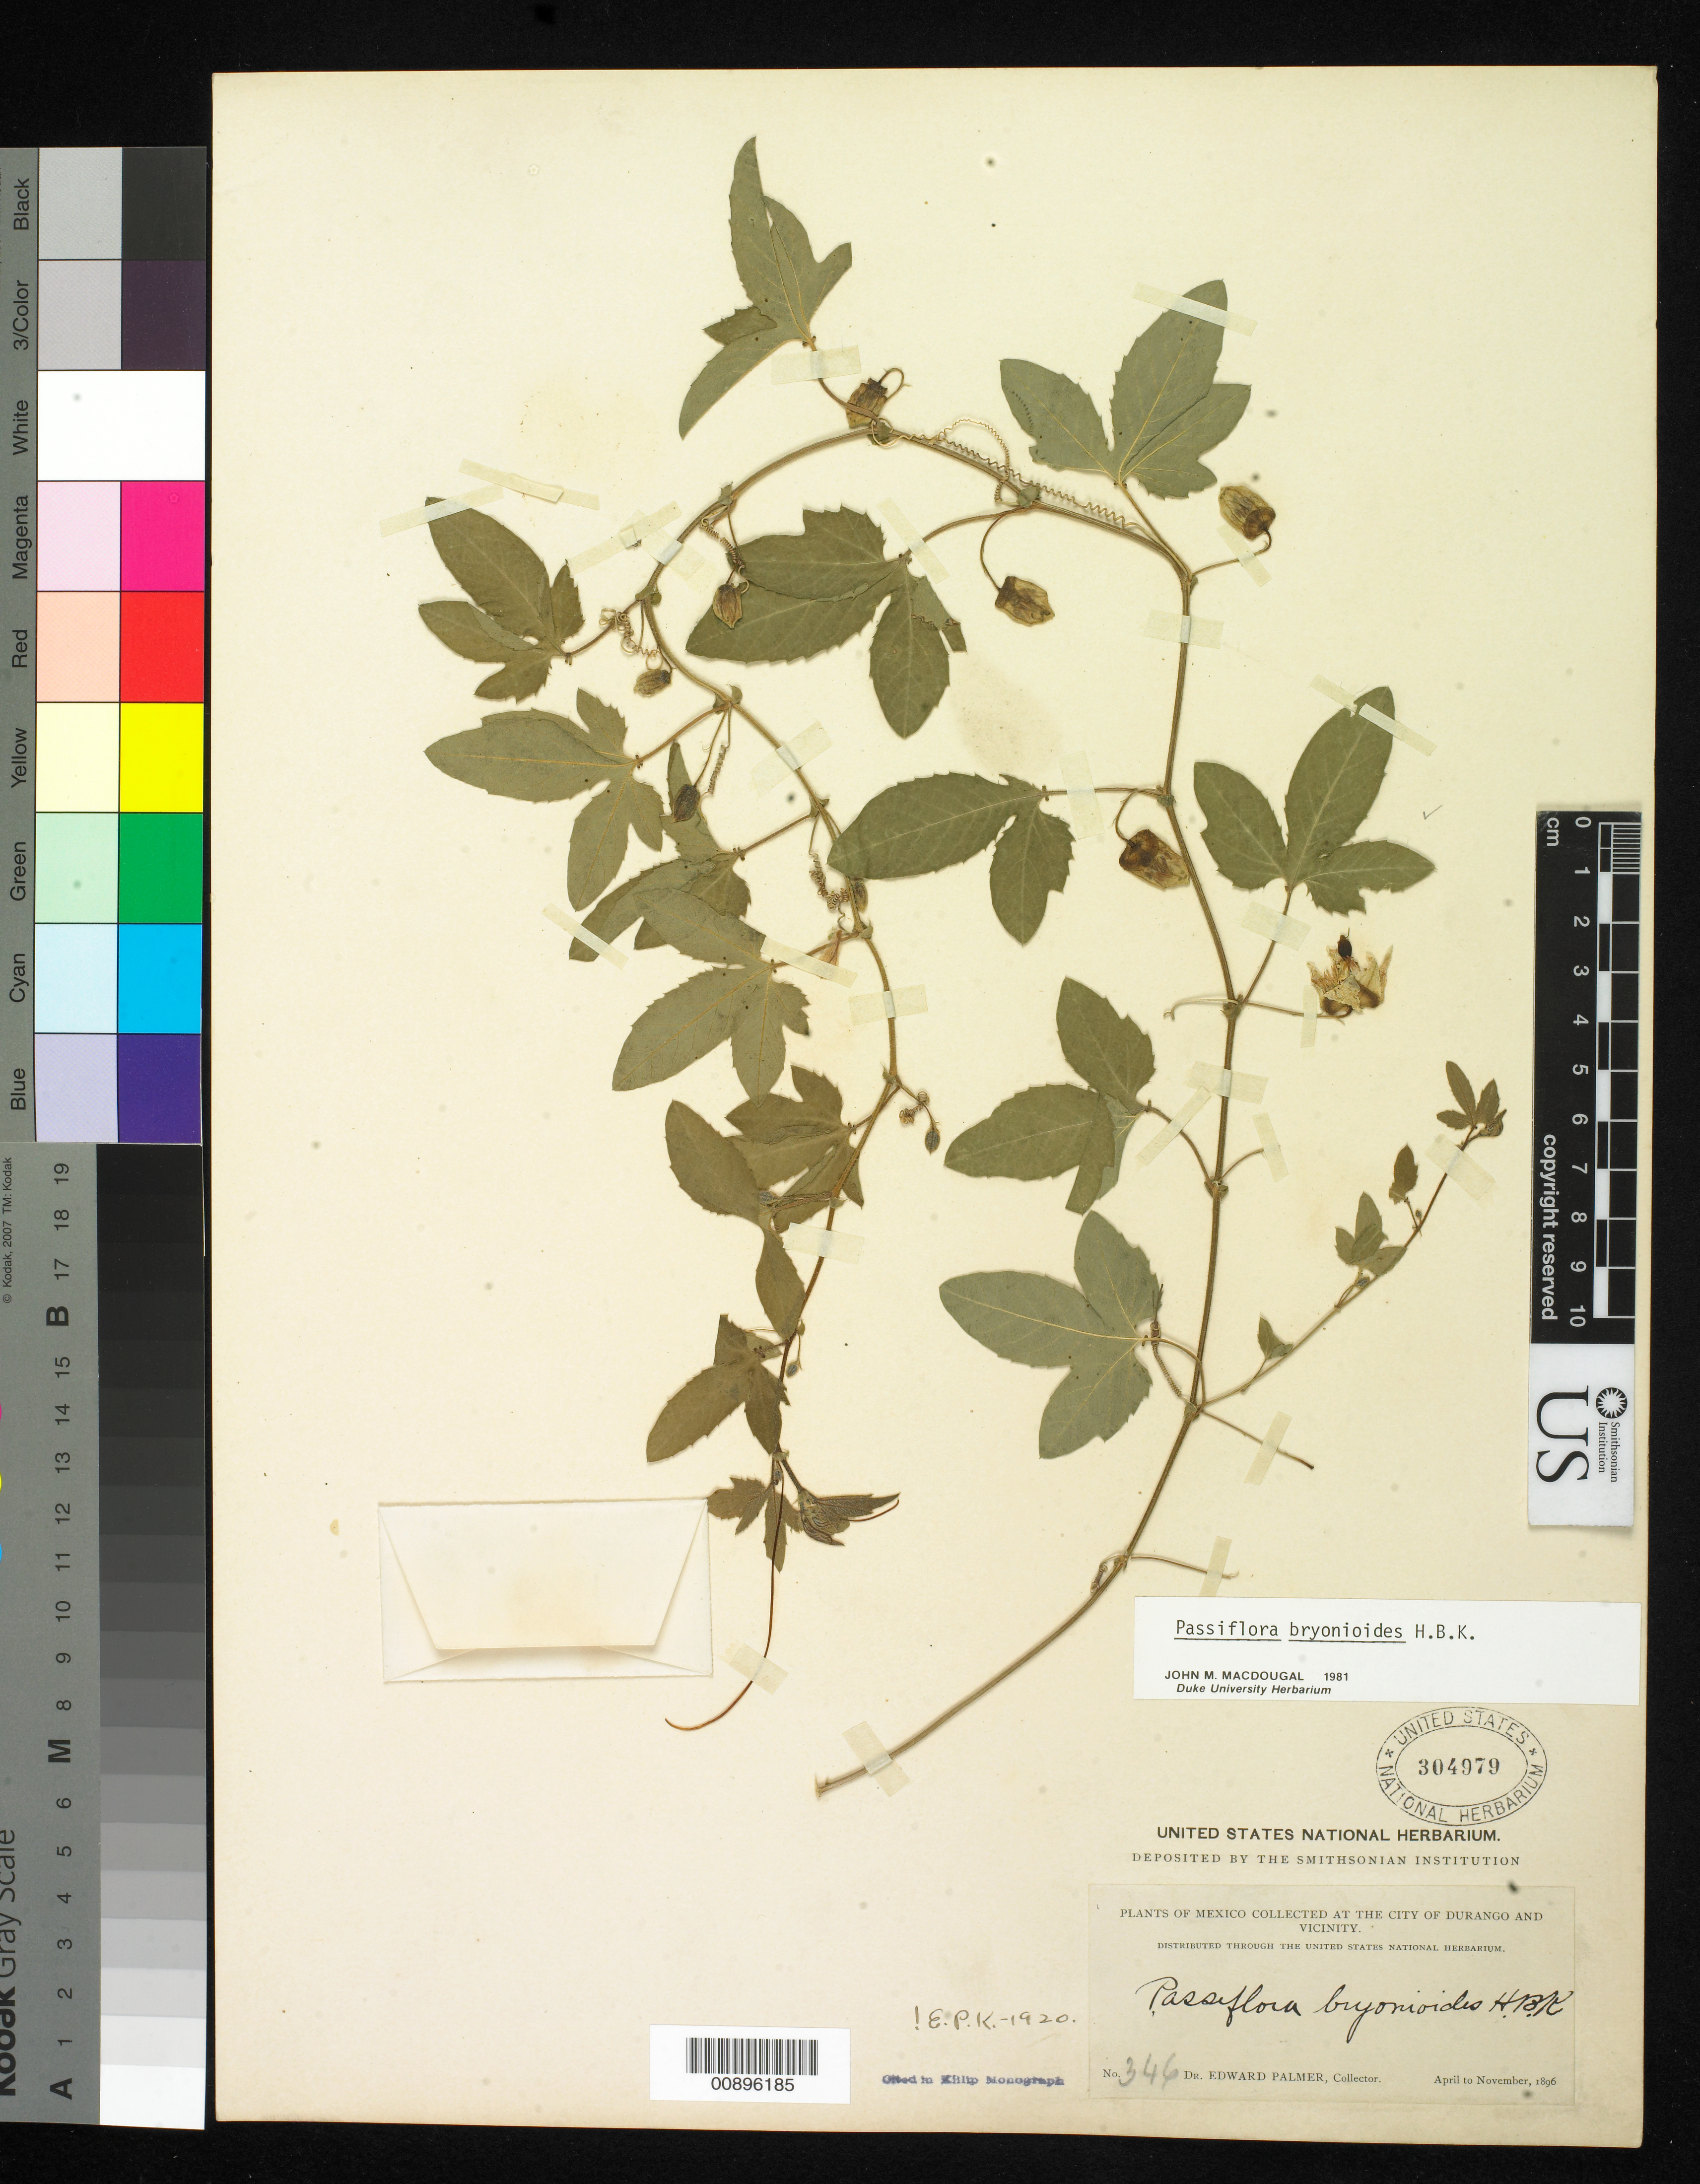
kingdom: Plantae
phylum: Tracheophyta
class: Magnoliopsida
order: Malpighiales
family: Passifloraceae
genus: Passiflora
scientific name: Passiflora bryonioides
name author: Kunth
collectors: E. Palmer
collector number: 346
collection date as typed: Apr 1896 to -- Nov 1896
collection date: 1896-04/1896-11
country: Mexico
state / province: Durango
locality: City of Durango and vicinity.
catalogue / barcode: US 304979